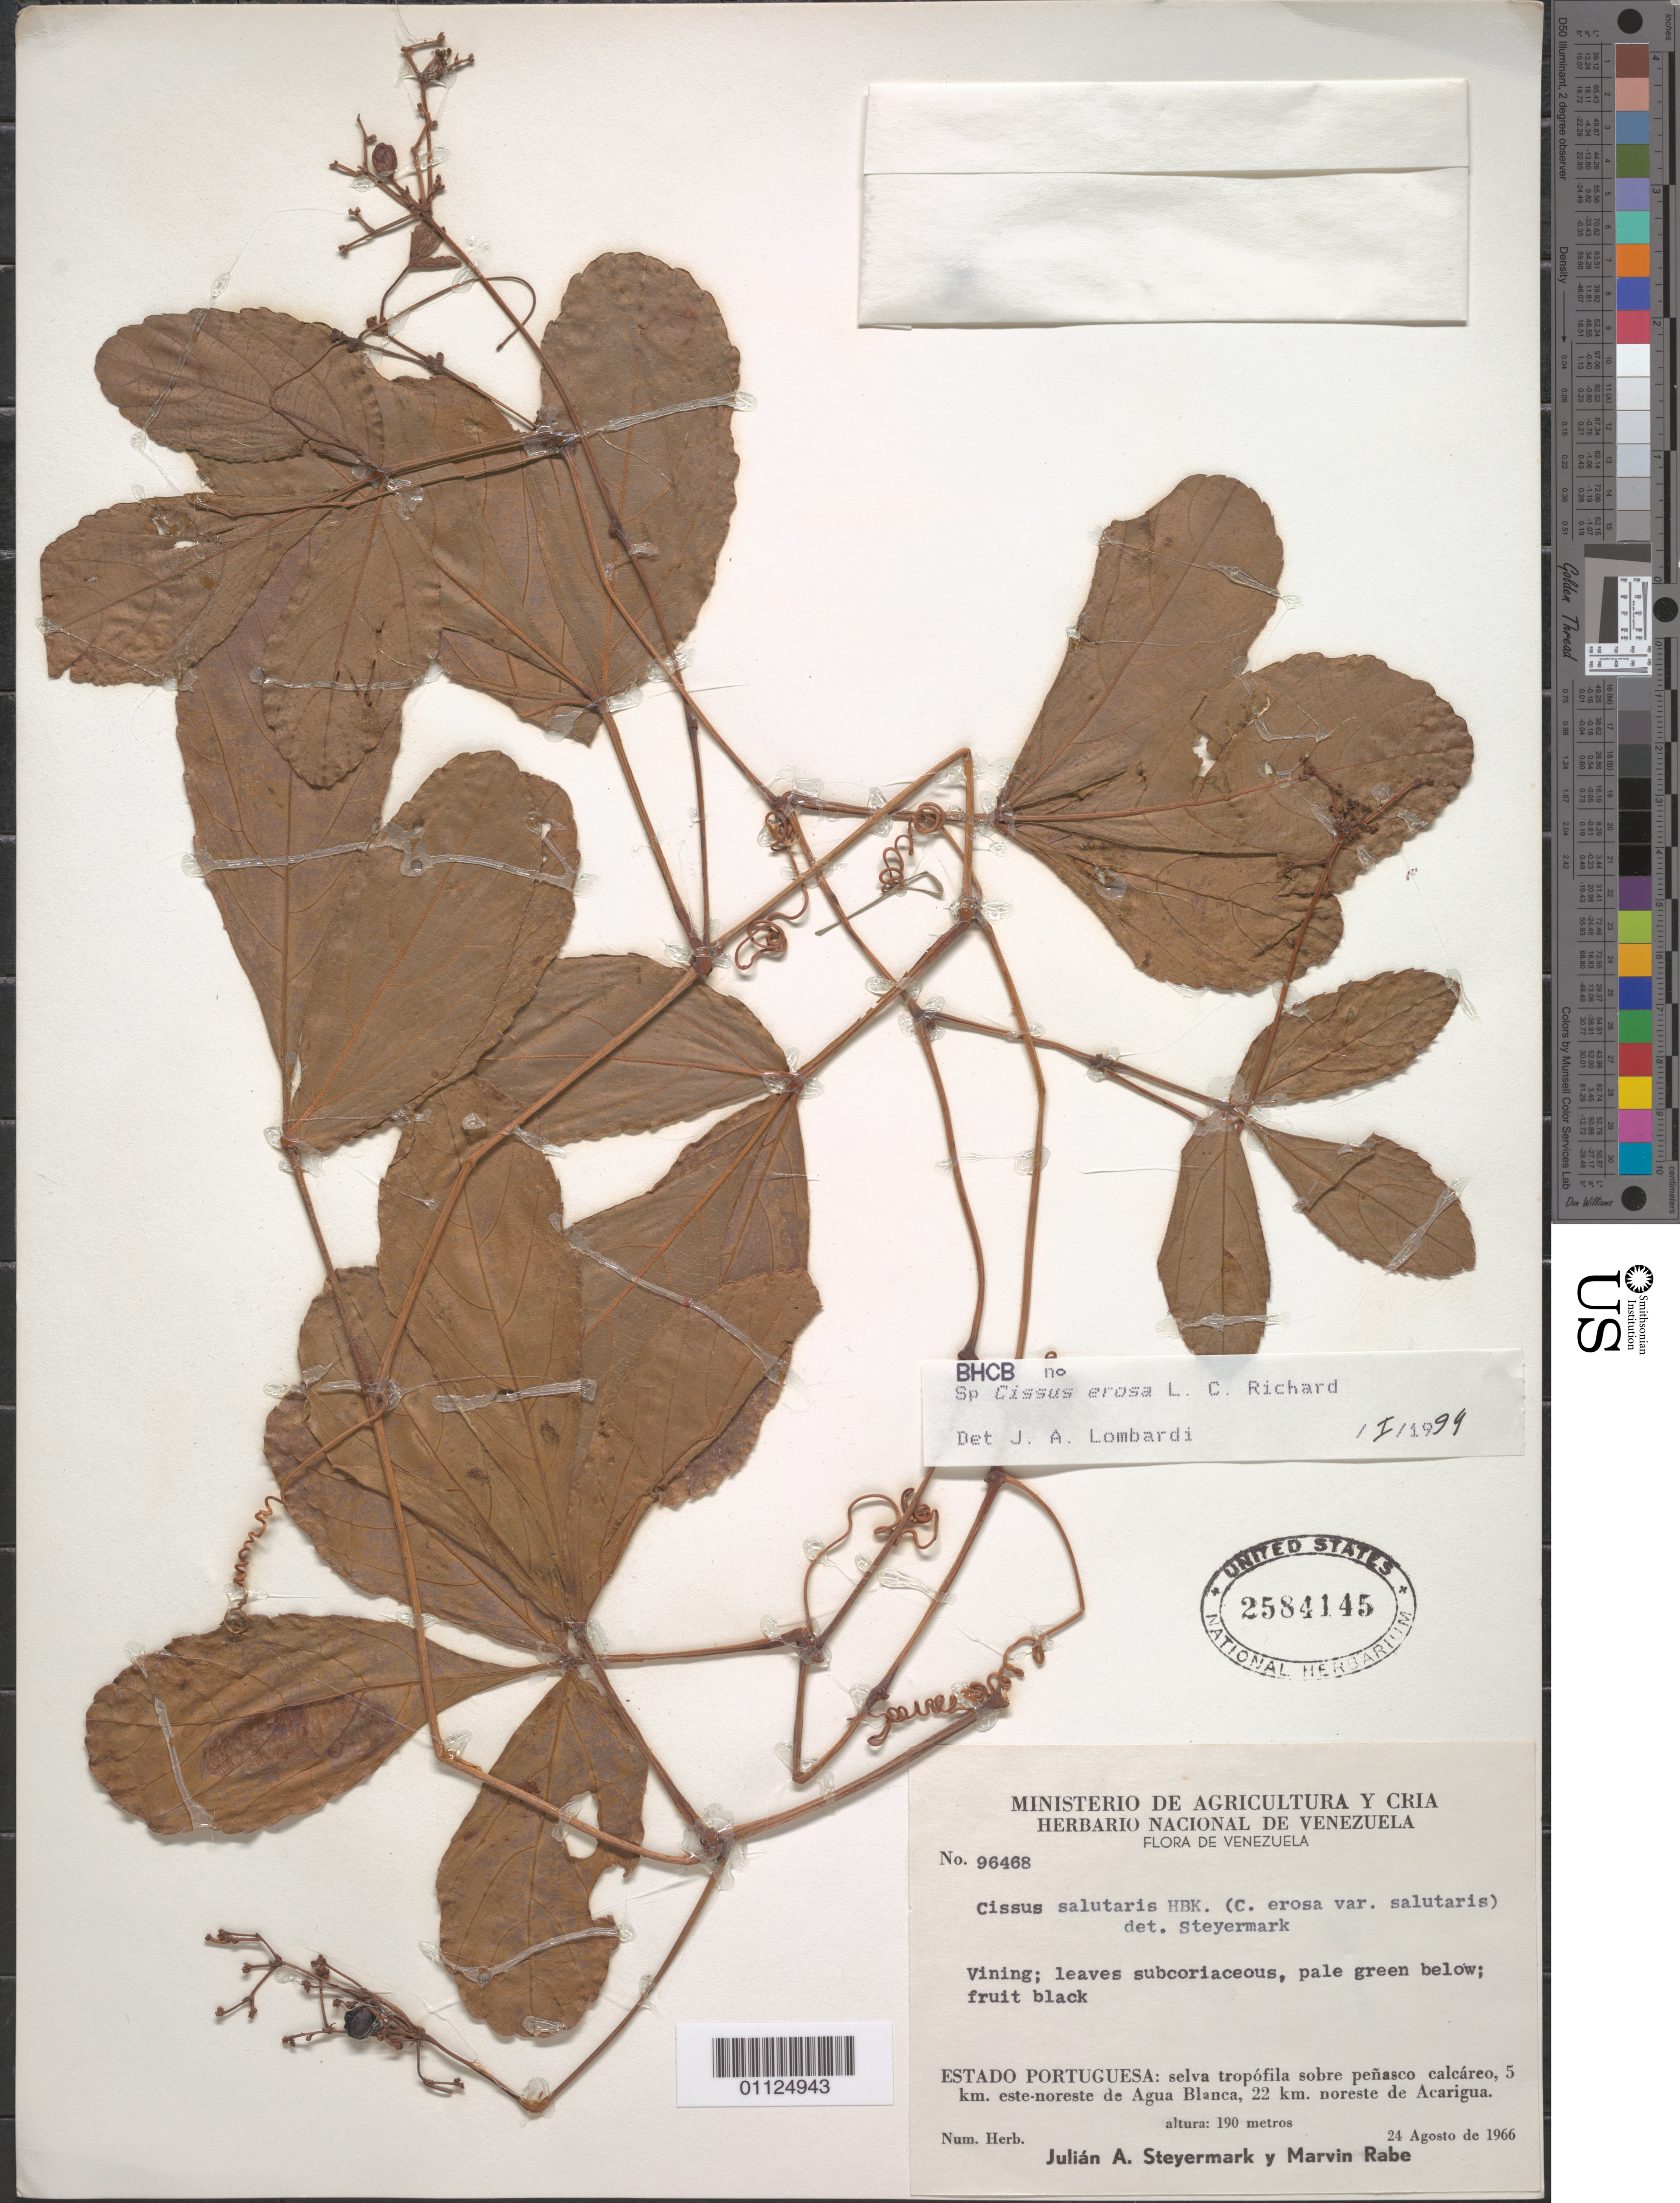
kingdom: Plantae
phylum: Tracheophyta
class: Magnoliopsida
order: Vitales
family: Vitaceae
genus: Cissus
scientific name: Cissus erosa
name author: Rich.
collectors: J. Steyermark & M. Rabe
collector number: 96468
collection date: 1966-08-24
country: Venezuela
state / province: Portuguesa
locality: Selva tropofila sobre penasco calcareo, 5 km EN de Agua Blanca, 22 km N de Acarigua.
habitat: Vine.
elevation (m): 190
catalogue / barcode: US 2584145